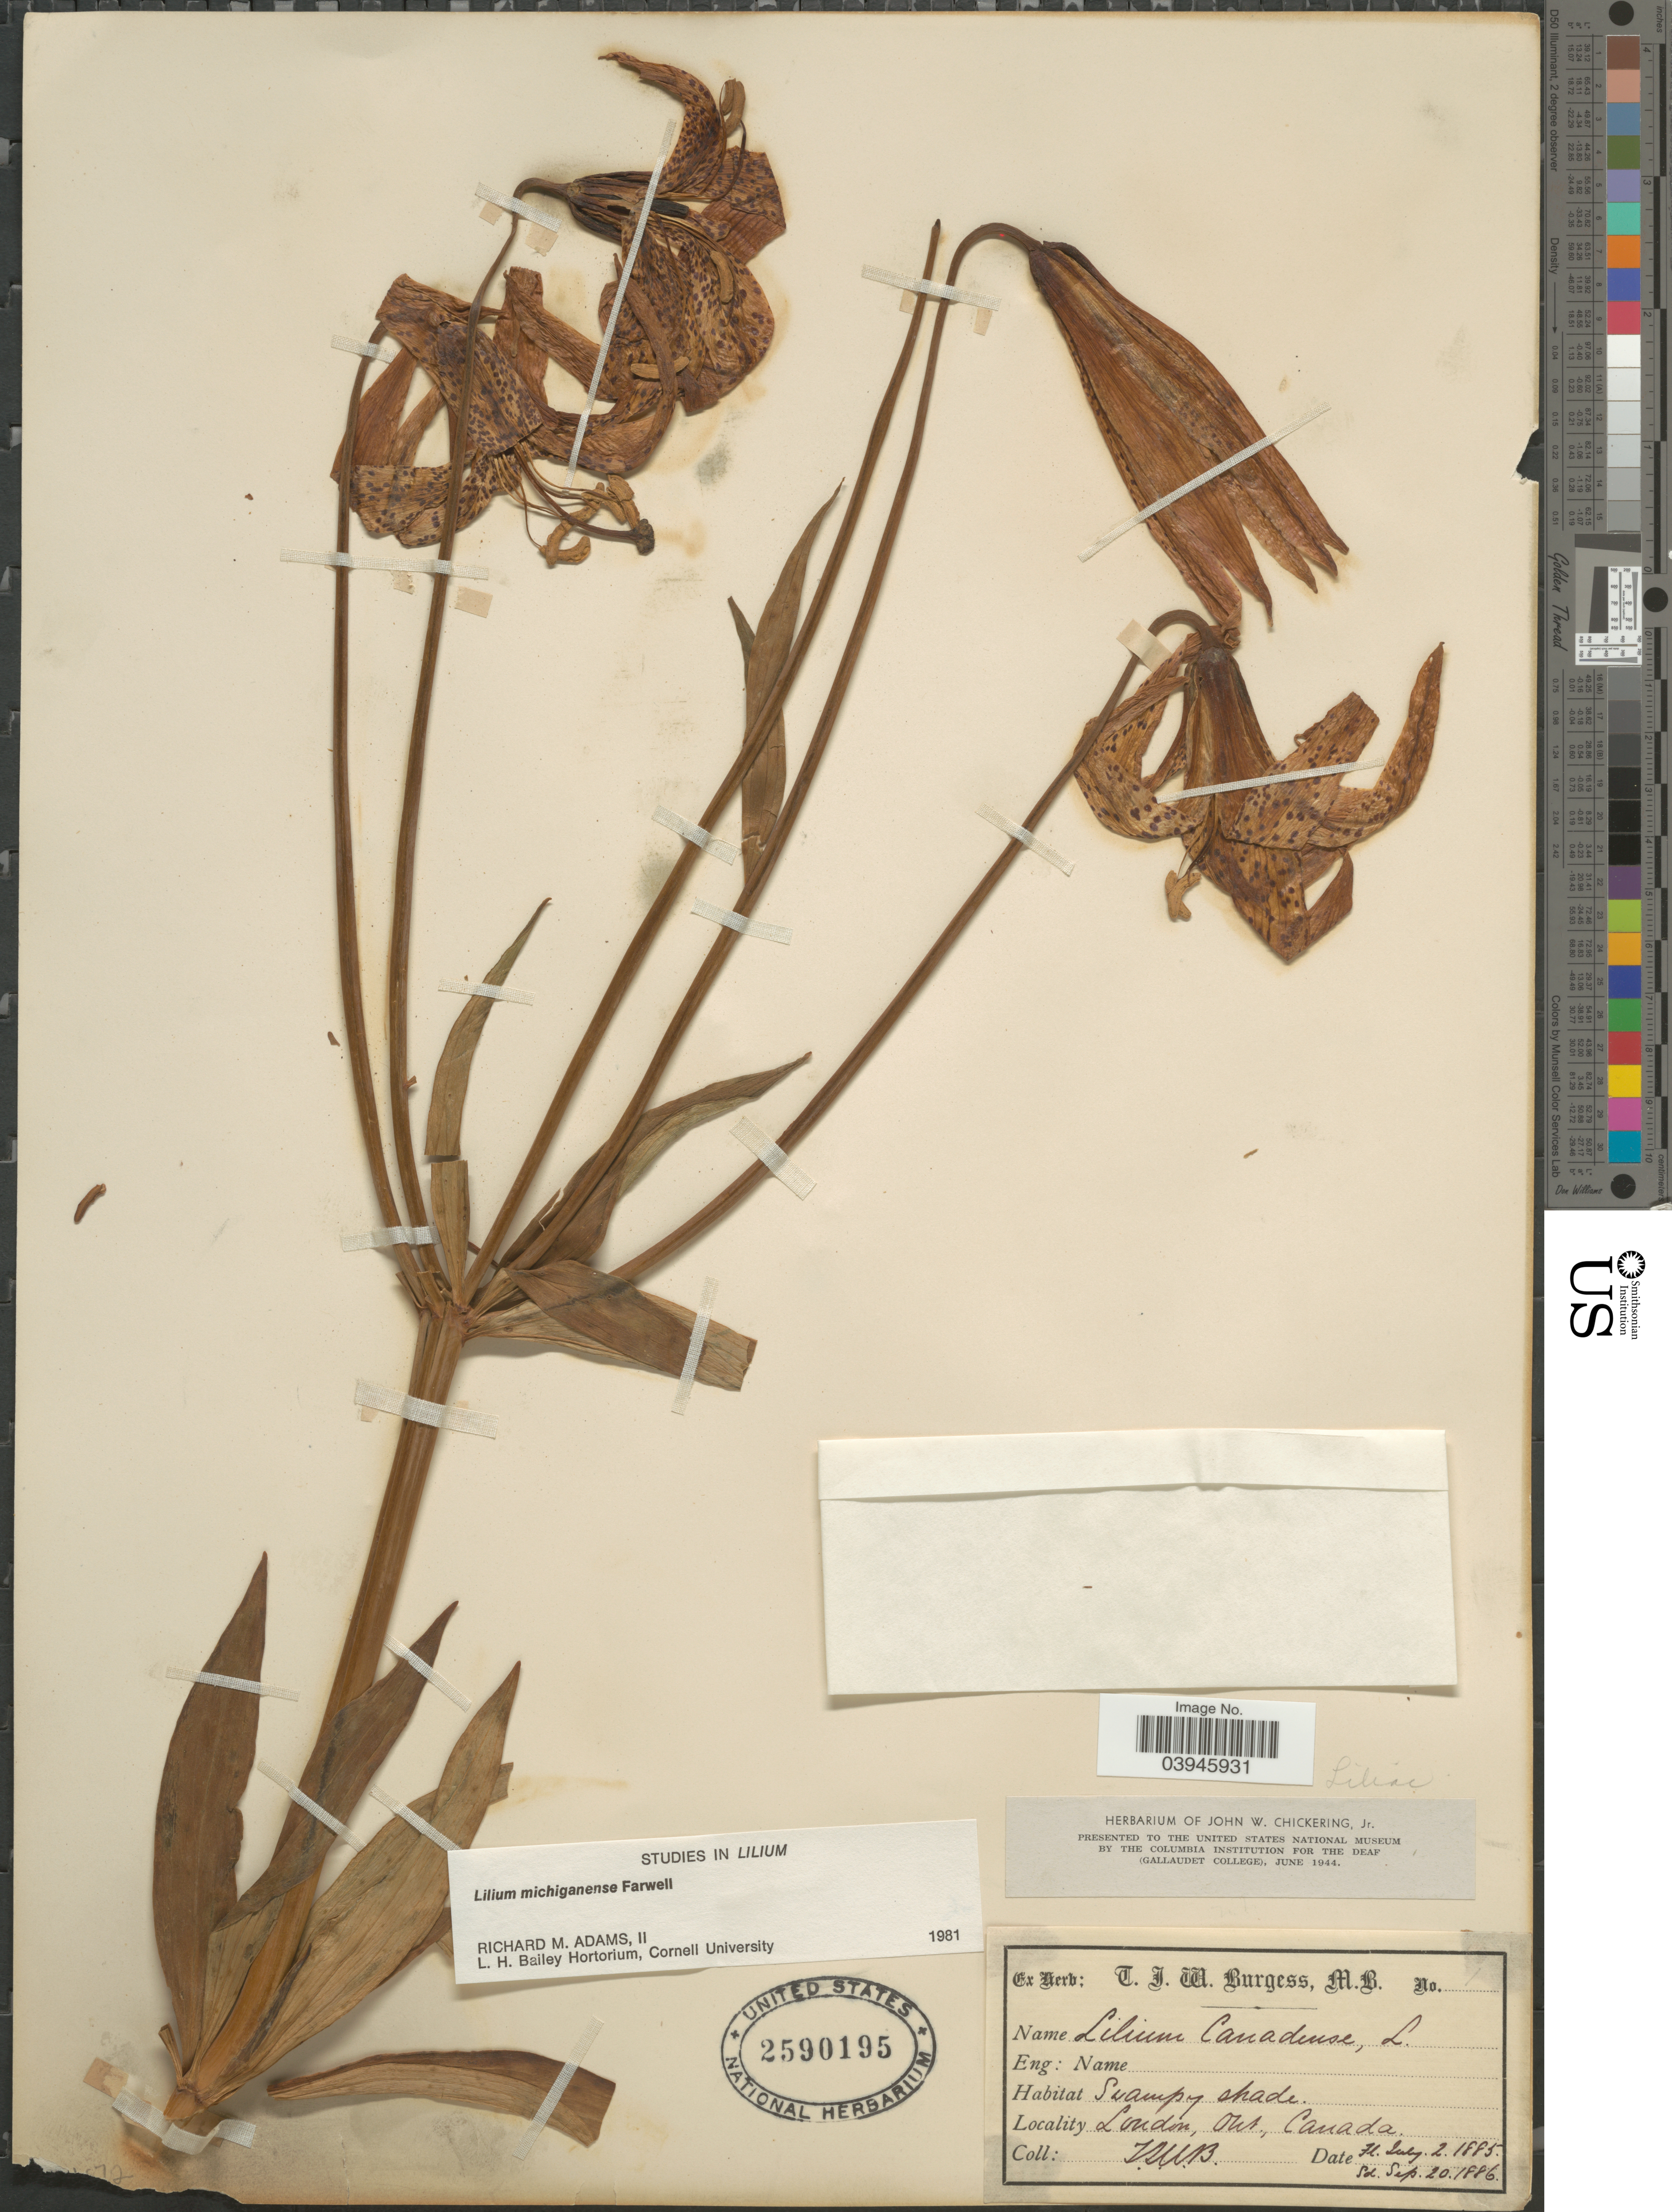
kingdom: Plantae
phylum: Tracheophyta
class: Liliopsida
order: Liliales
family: Liliaceae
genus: Lilium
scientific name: Lilium michiganense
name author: Farw.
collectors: T. Burgess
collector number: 1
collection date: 1885-07-02/1886-09-20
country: Canada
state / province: Ontario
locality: London.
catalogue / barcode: US 2590195